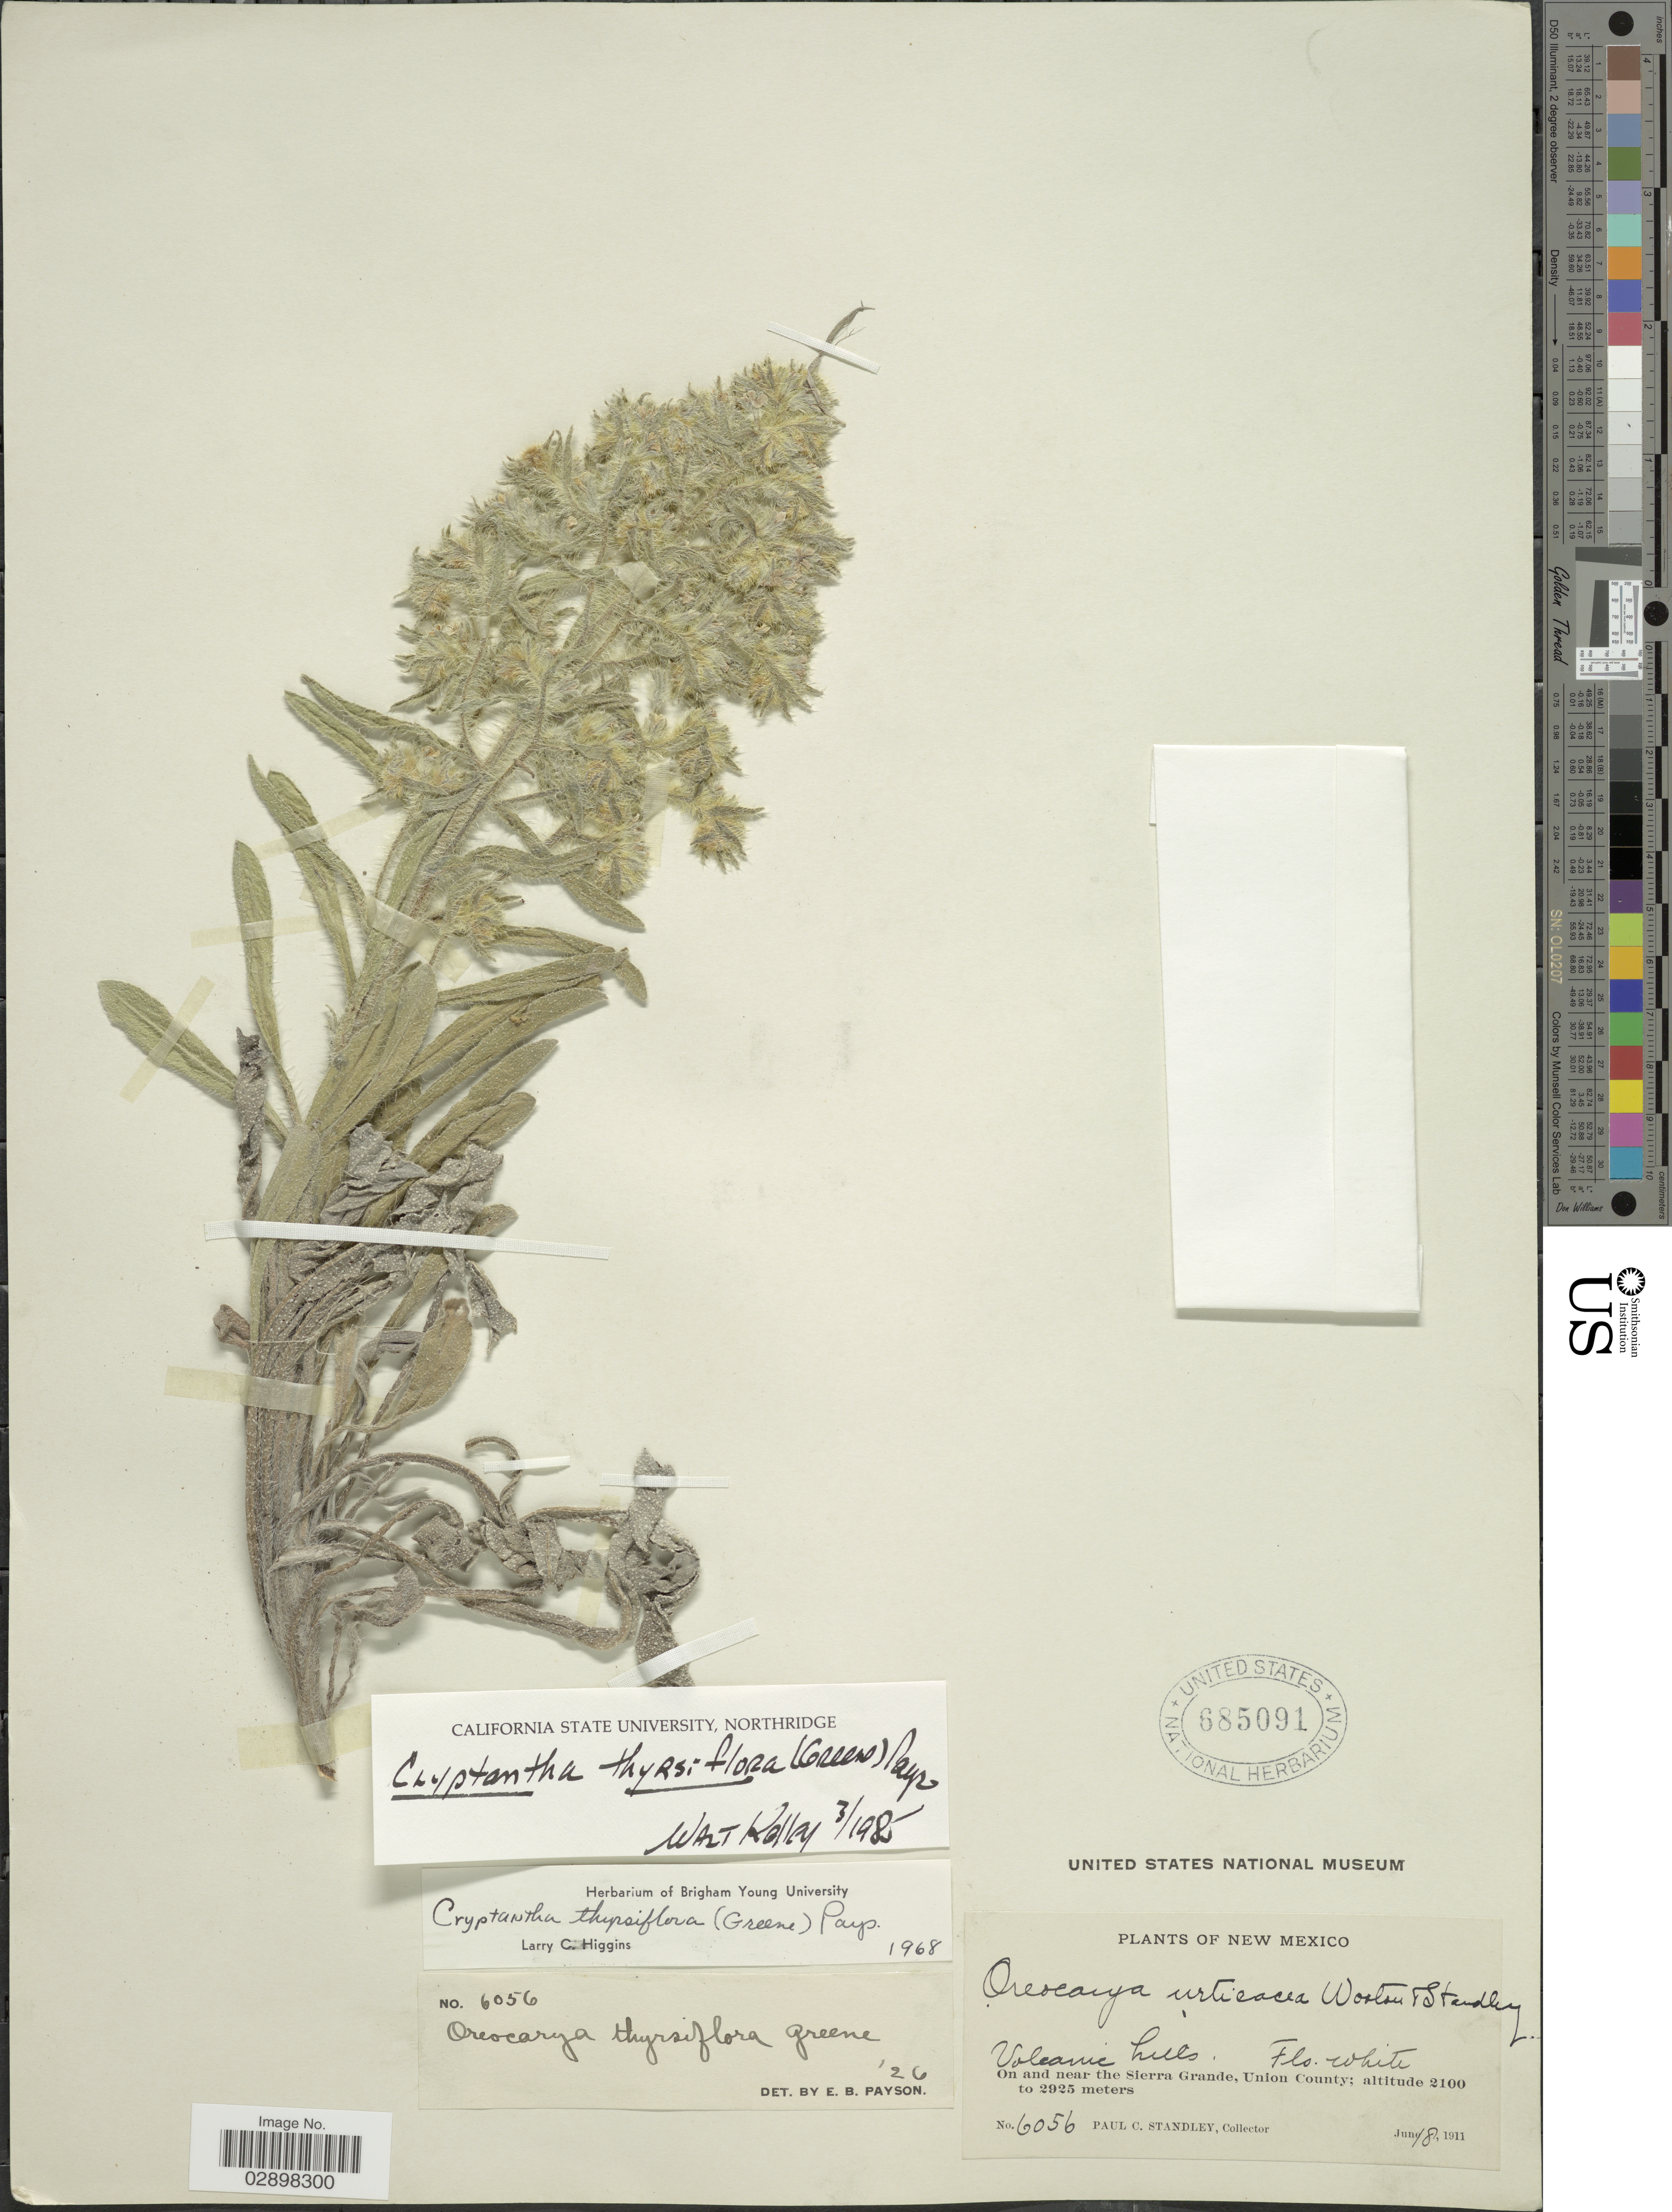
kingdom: Plantae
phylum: Tracheophyta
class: Magnoliopsida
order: Boraginales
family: Boraginaceae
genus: Cryptantha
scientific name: Cryptantha thyrsiflora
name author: (Greene) Payson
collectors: P. C. Standley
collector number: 6056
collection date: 1911-06-18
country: United States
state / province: New Mexico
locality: On and near the Sierra Grande, Union County.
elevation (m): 2100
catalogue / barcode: US 685091